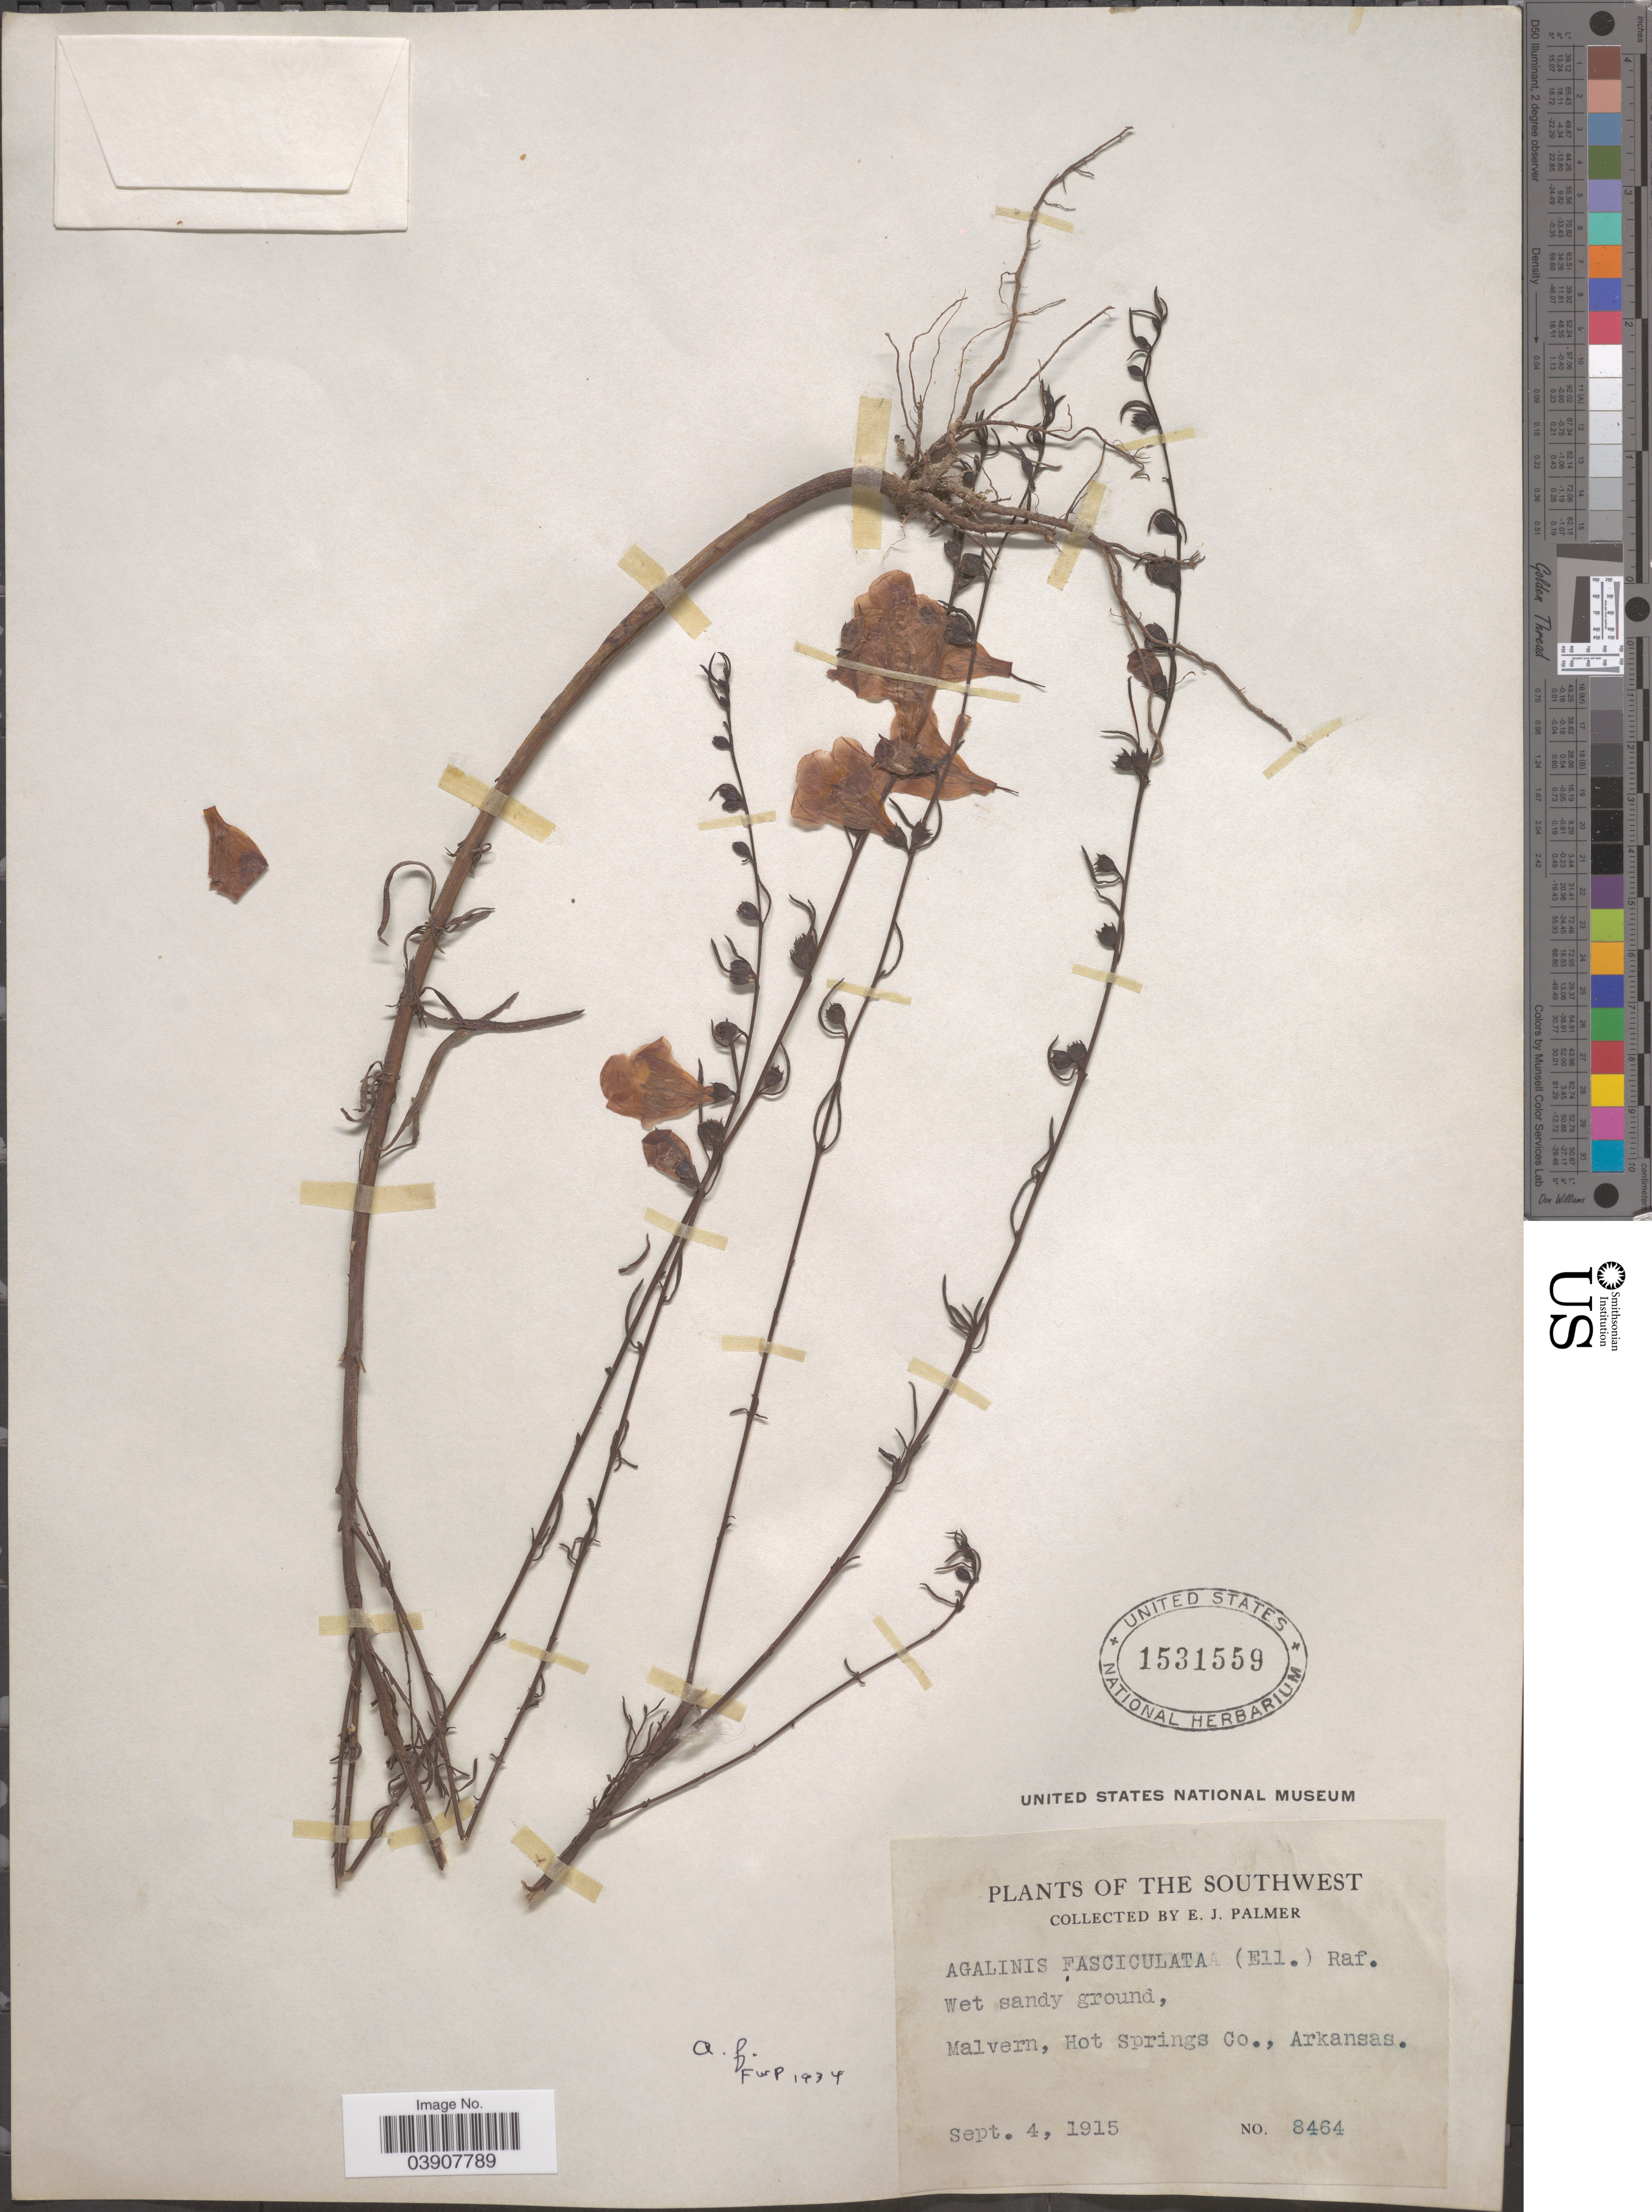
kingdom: Plantae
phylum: Tracheophyta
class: Magnoliopsida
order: Lamiales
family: Orobanchaceae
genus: Agalinis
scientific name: Agalinis fasciculata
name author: (Elliott) Raf.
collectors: E. J. Palmer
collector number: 8464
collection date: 1915-09-04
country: United States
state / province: Arkansas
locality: The Southwest. Malvern, Hot Springs Co.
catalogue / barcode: US 1531559